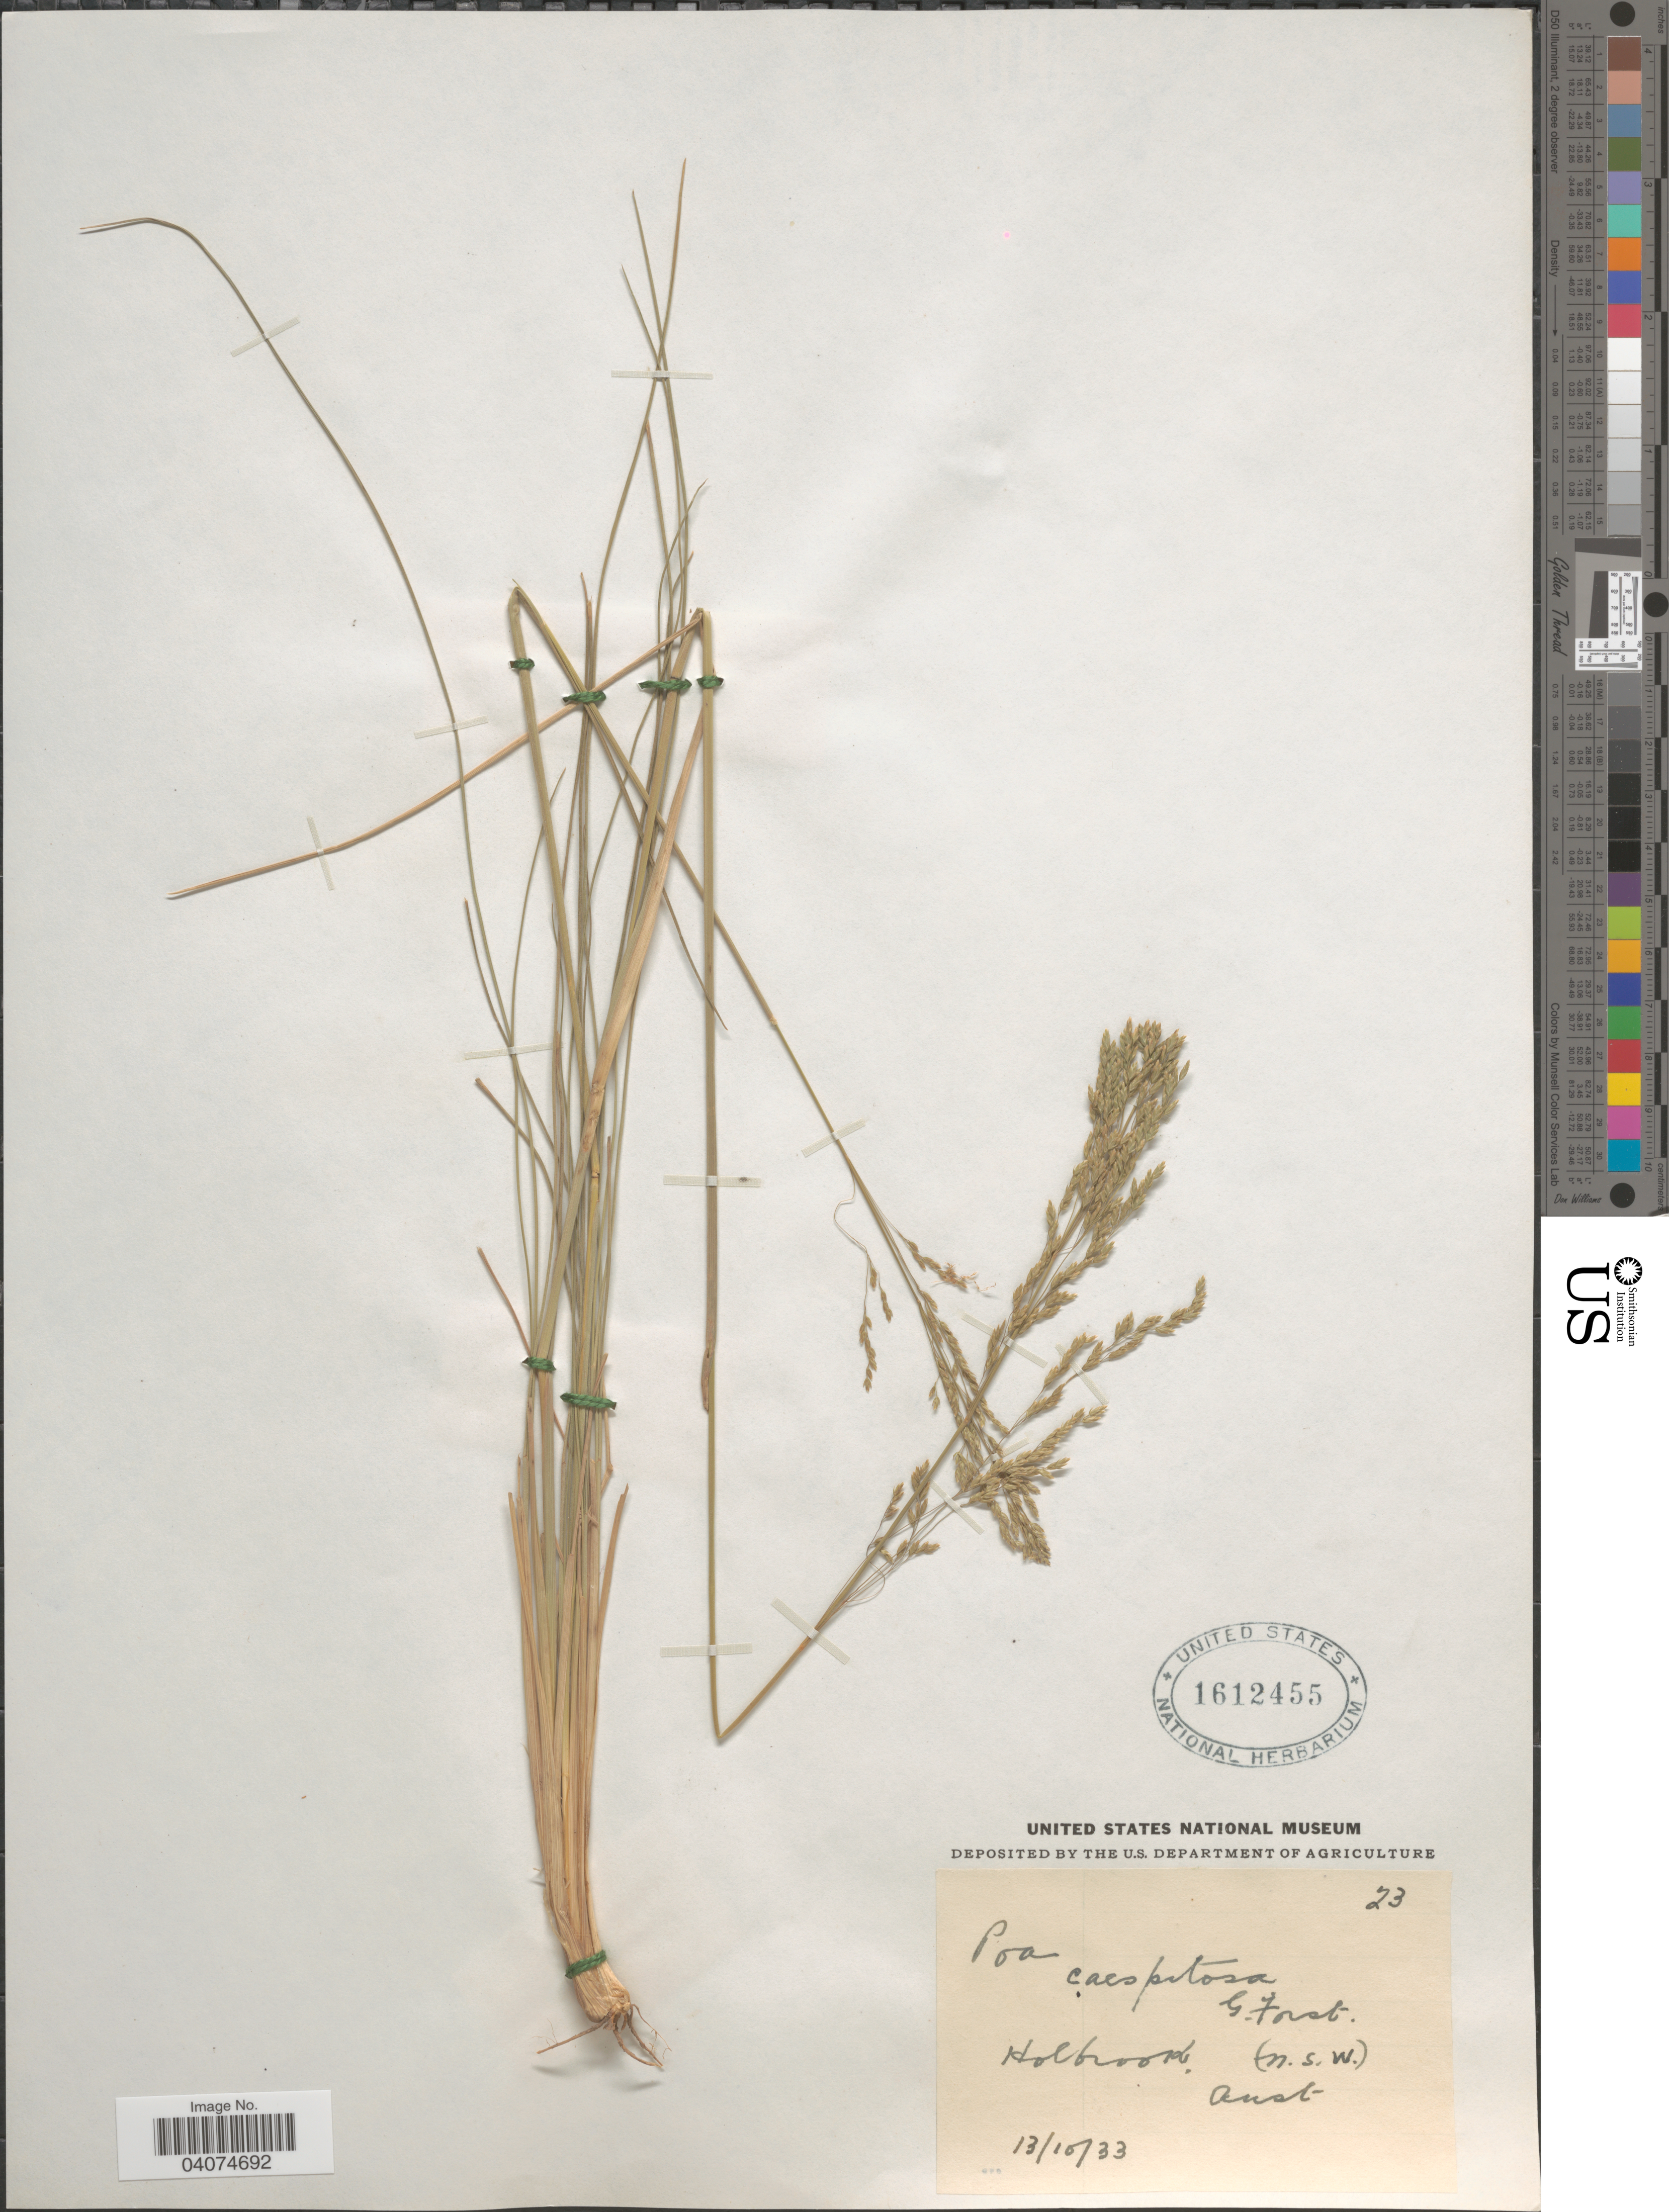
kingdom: Plantae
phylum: Tracheophyta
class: Liliopsida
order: Poales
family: Poaceae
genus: Poa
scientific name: Poa sp.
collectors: -. Holbrook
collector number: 23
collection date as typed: Transcribed d/m/y: 13/10/33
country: Australia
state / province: New South Wales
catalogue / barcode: US 1612455